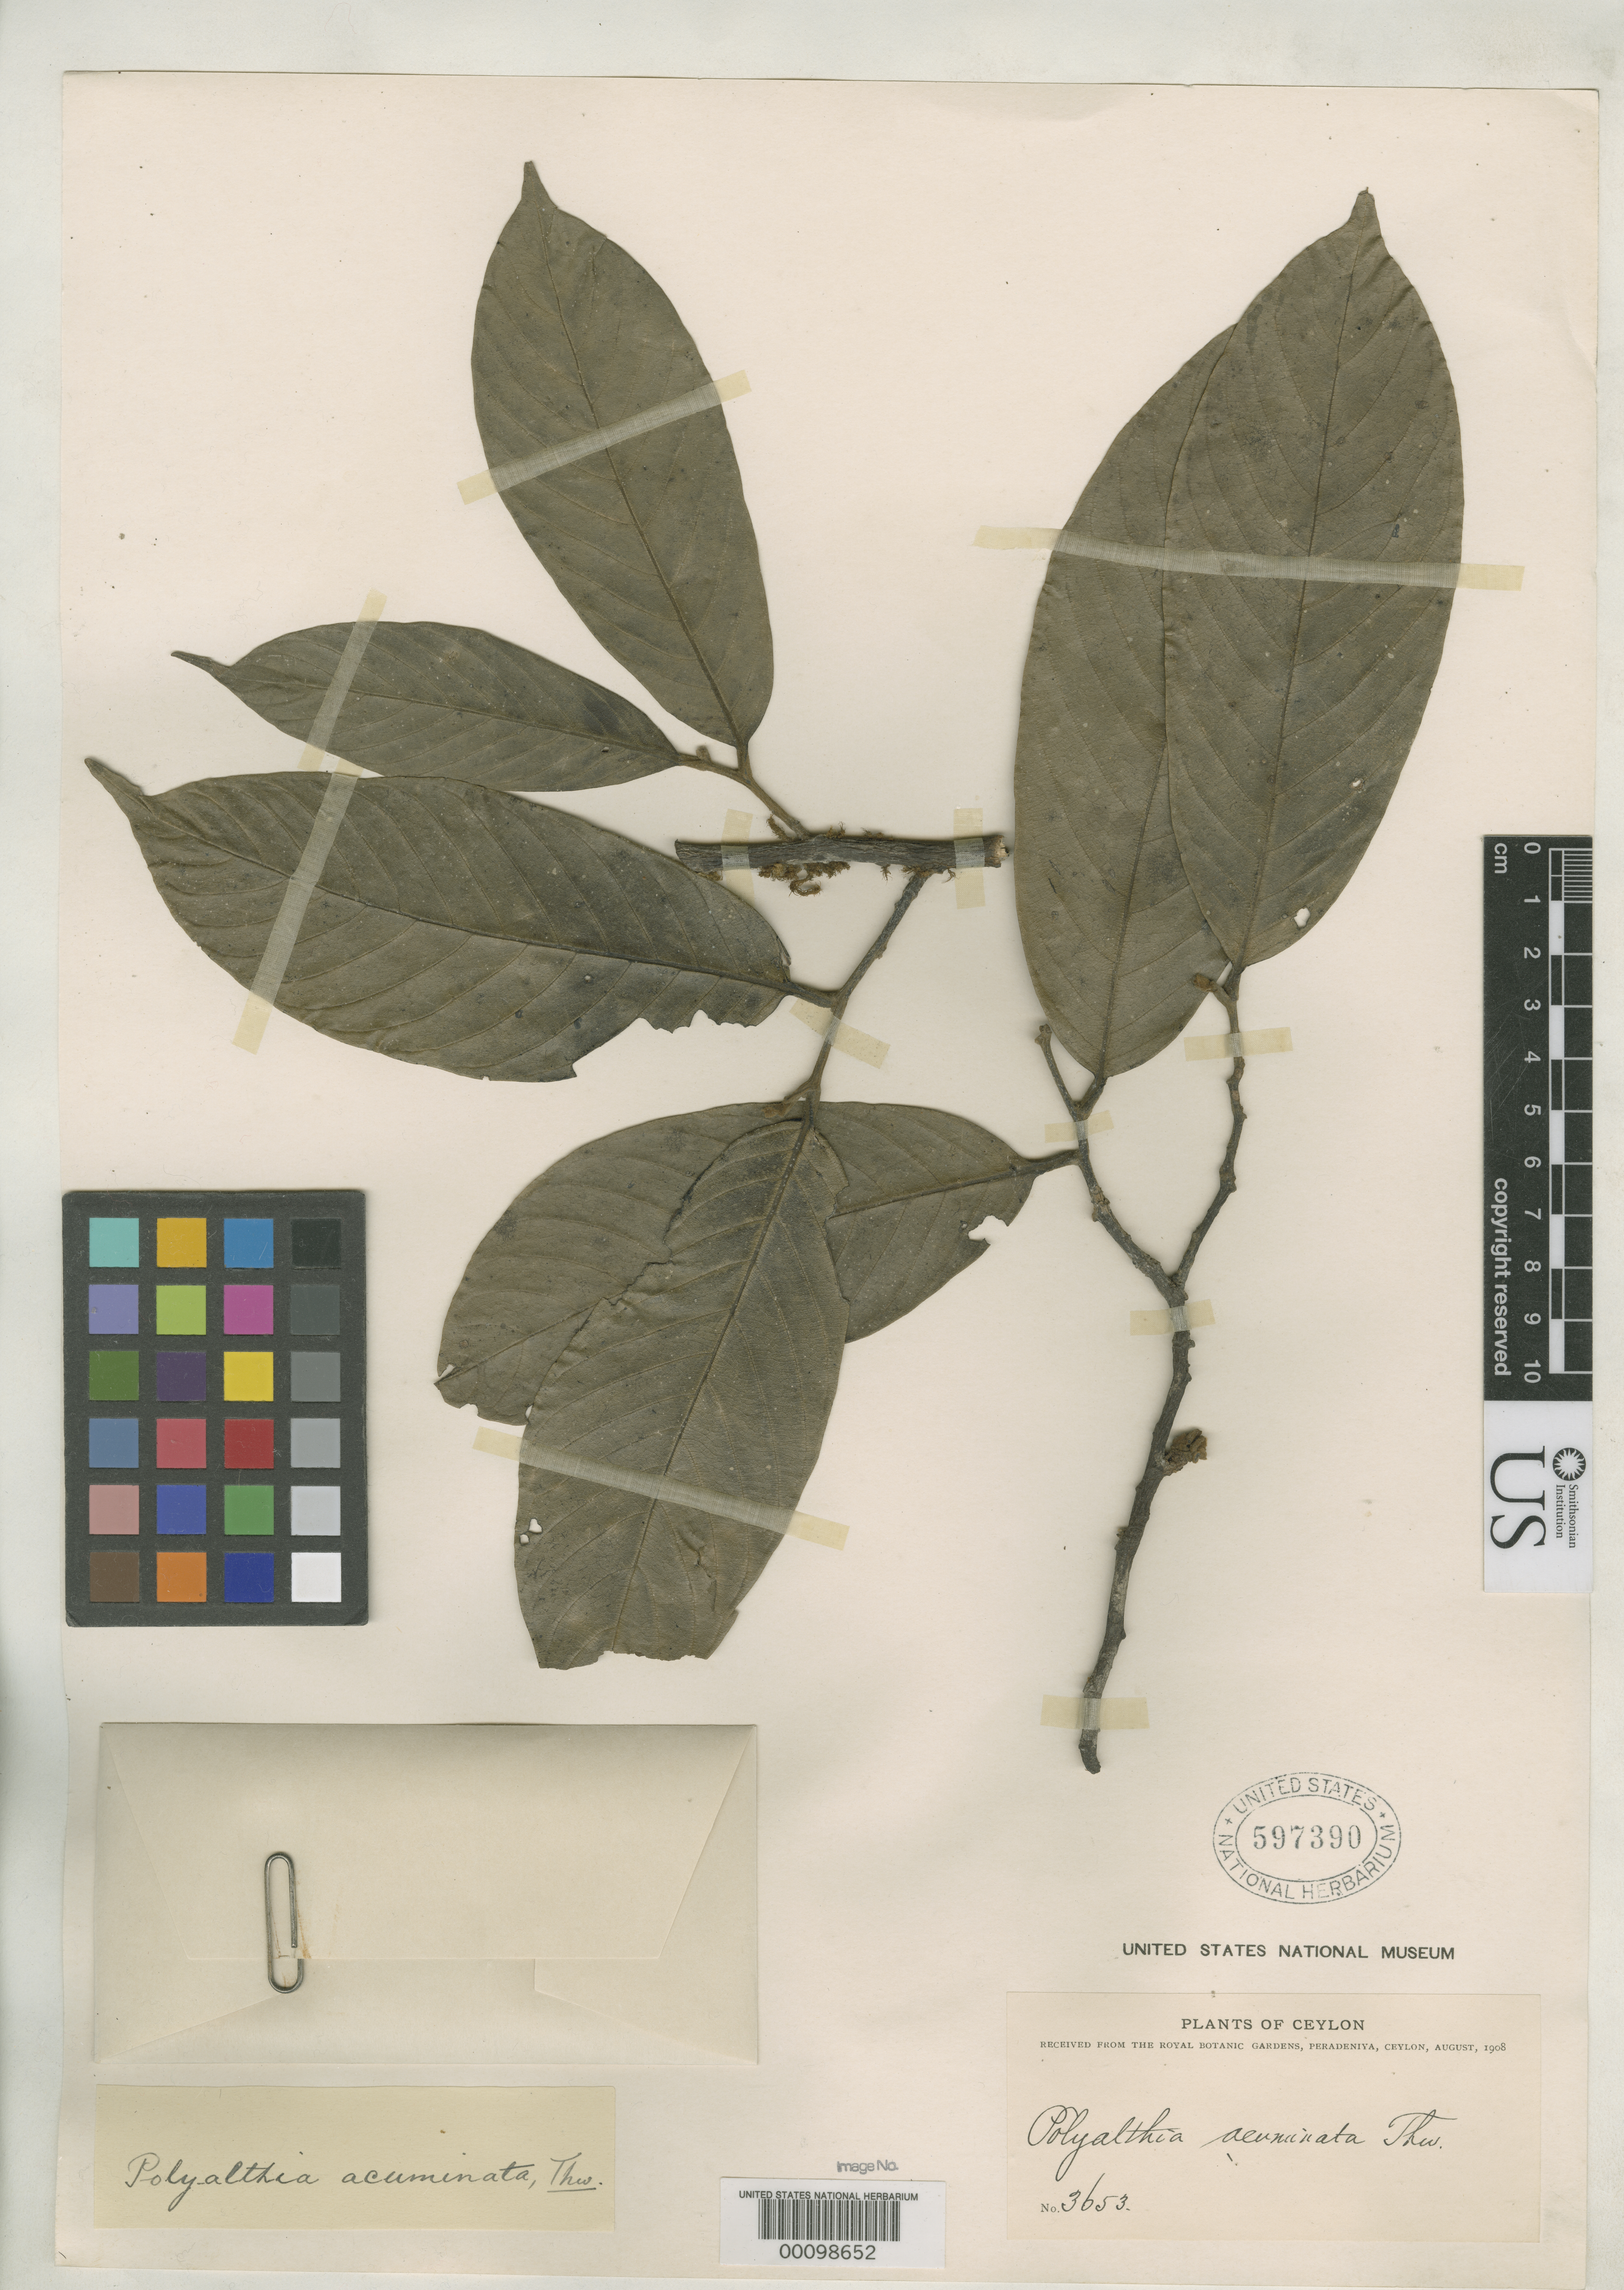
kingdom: Plantae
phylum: Tracheophyta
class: Magnoliopsida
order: Magnoliales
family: Annonaceae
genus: Polyalthia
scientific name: Polyalthia acuminata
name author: Thwaites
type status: Isotype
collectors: G. H. K. Thwaites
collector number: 3653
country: Sri Lanka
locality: "Ceylon"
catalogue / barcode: US 597390